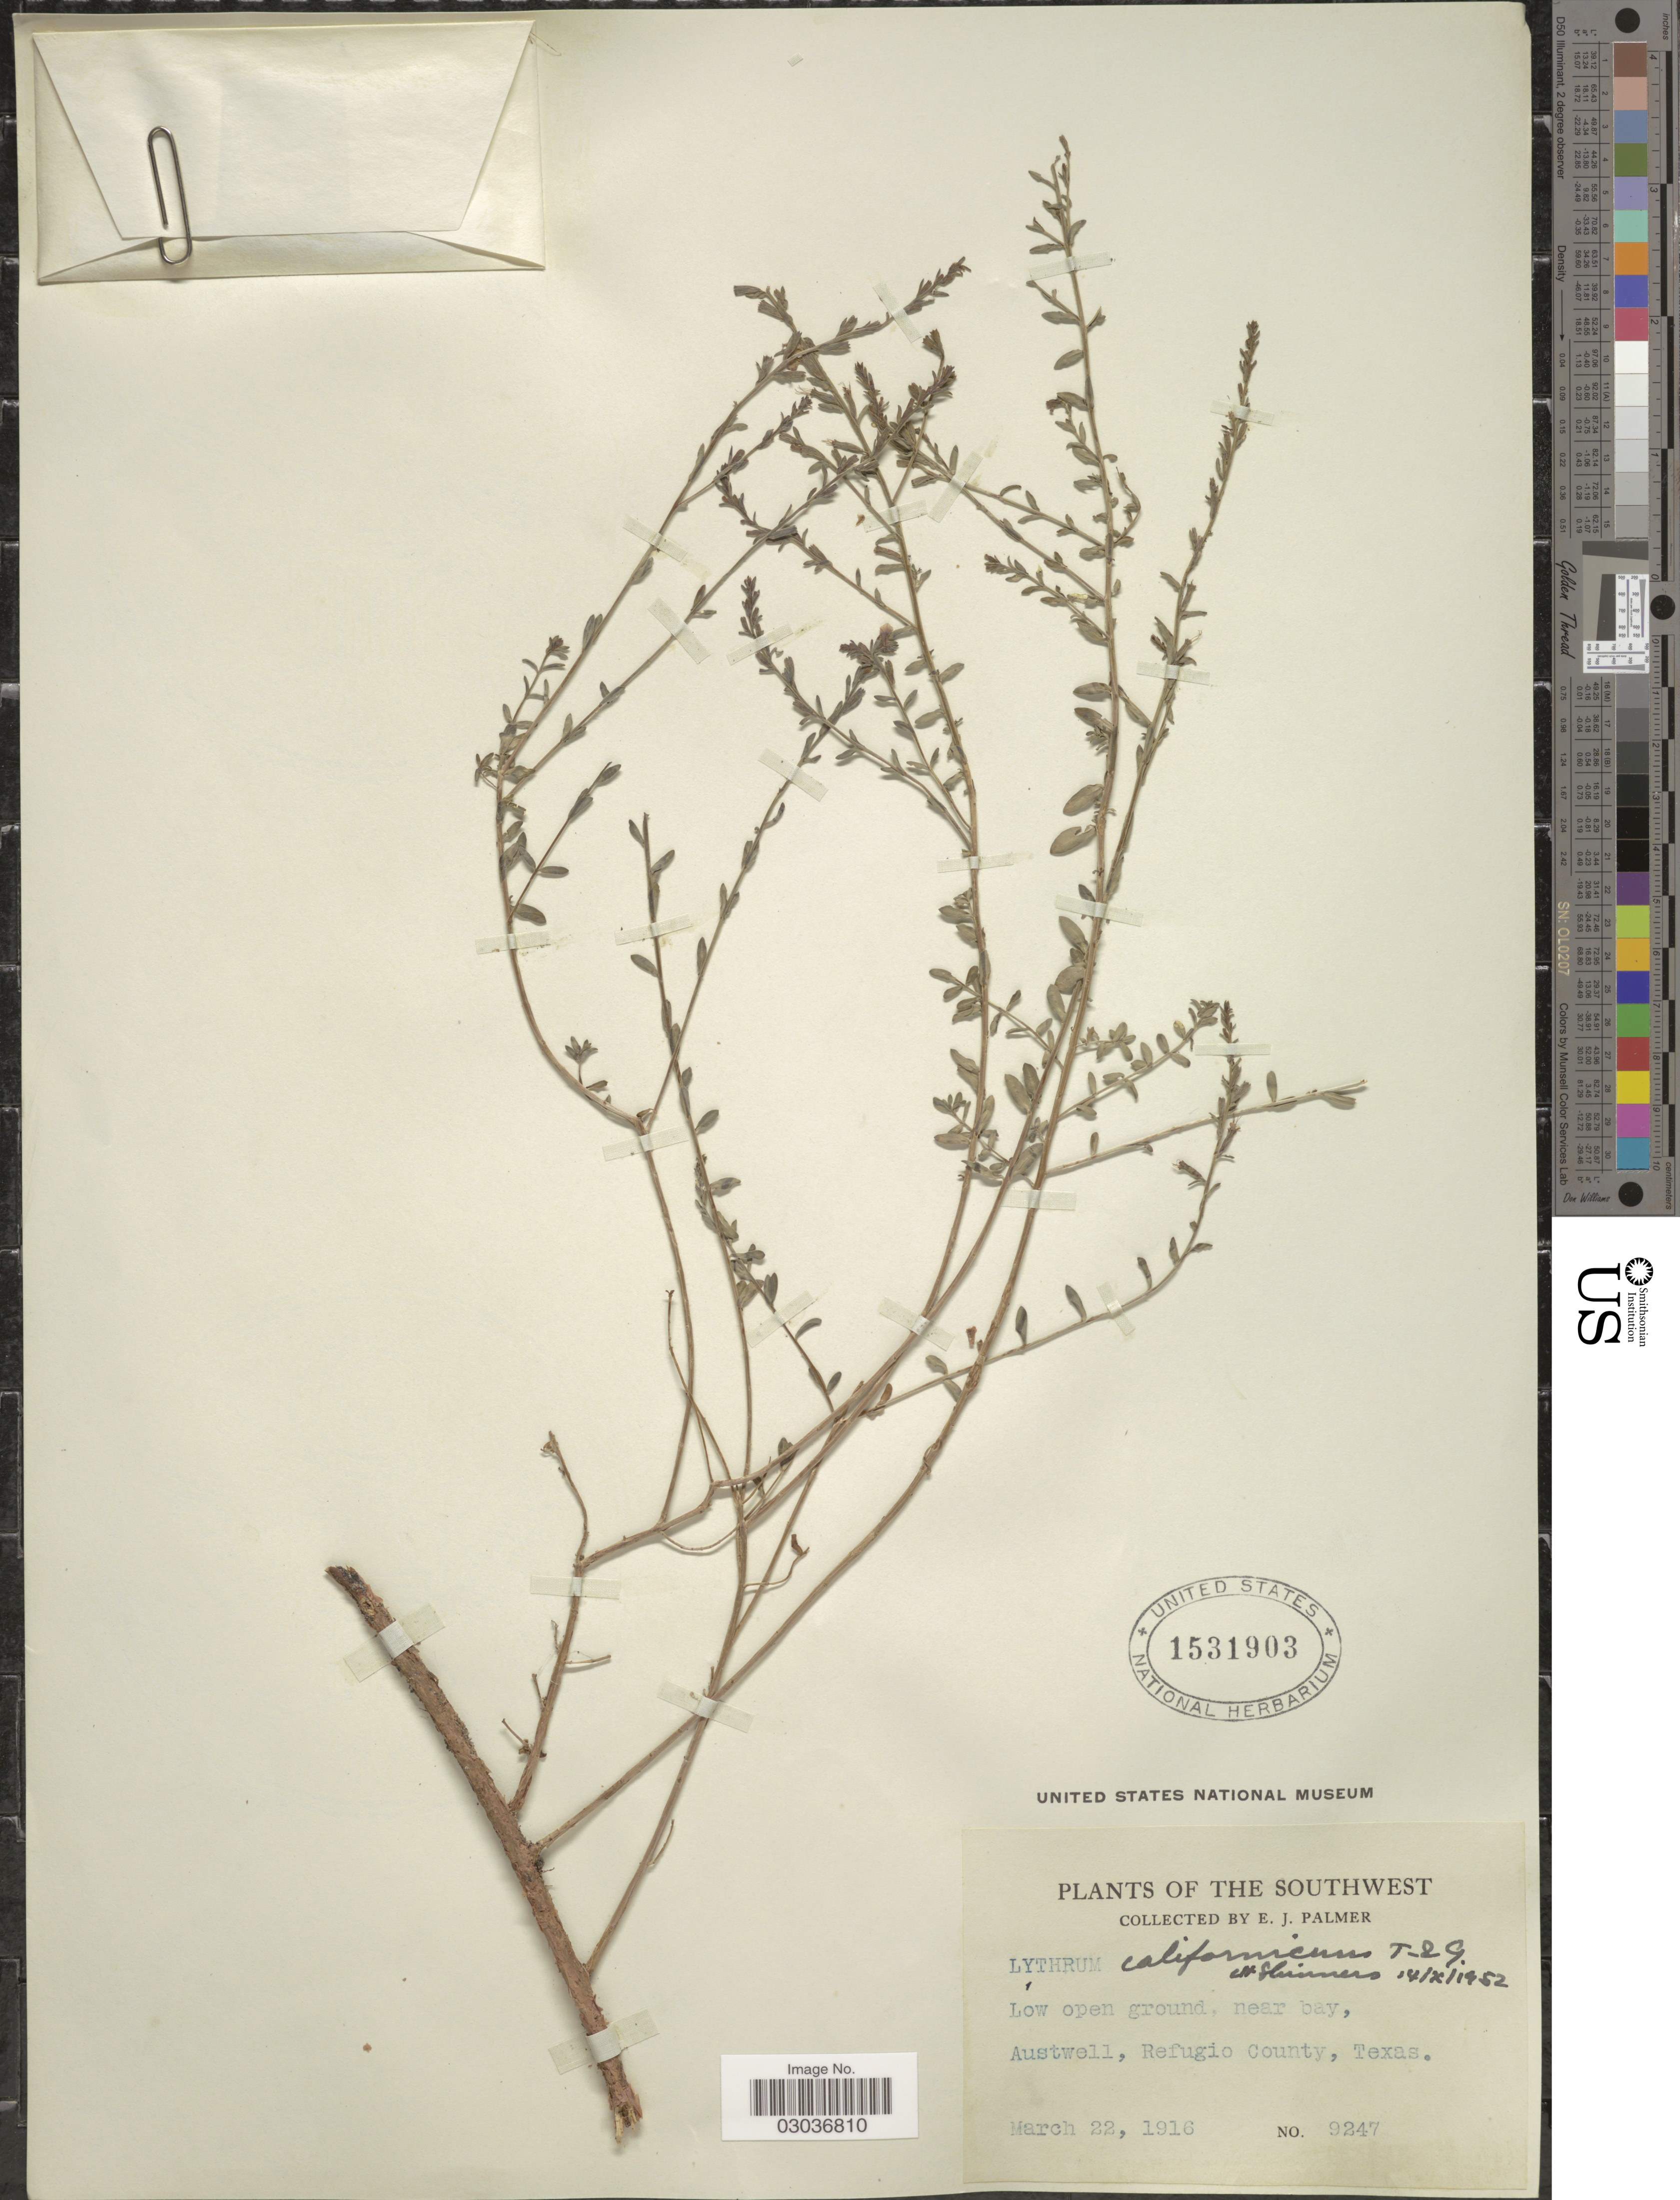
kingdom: Plantae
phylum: Tracheophyta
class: Magnoliopsida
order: Myrtales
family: Lythraceae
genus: Lythrum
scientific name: Lythrum californicum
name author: Torr. & A. Gray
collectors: E. J. Palmer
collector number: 9247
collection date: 1916-03-22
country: United States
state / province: Texas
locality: The Southwest. Austwell, Refugio County.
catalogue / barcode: US 1531903